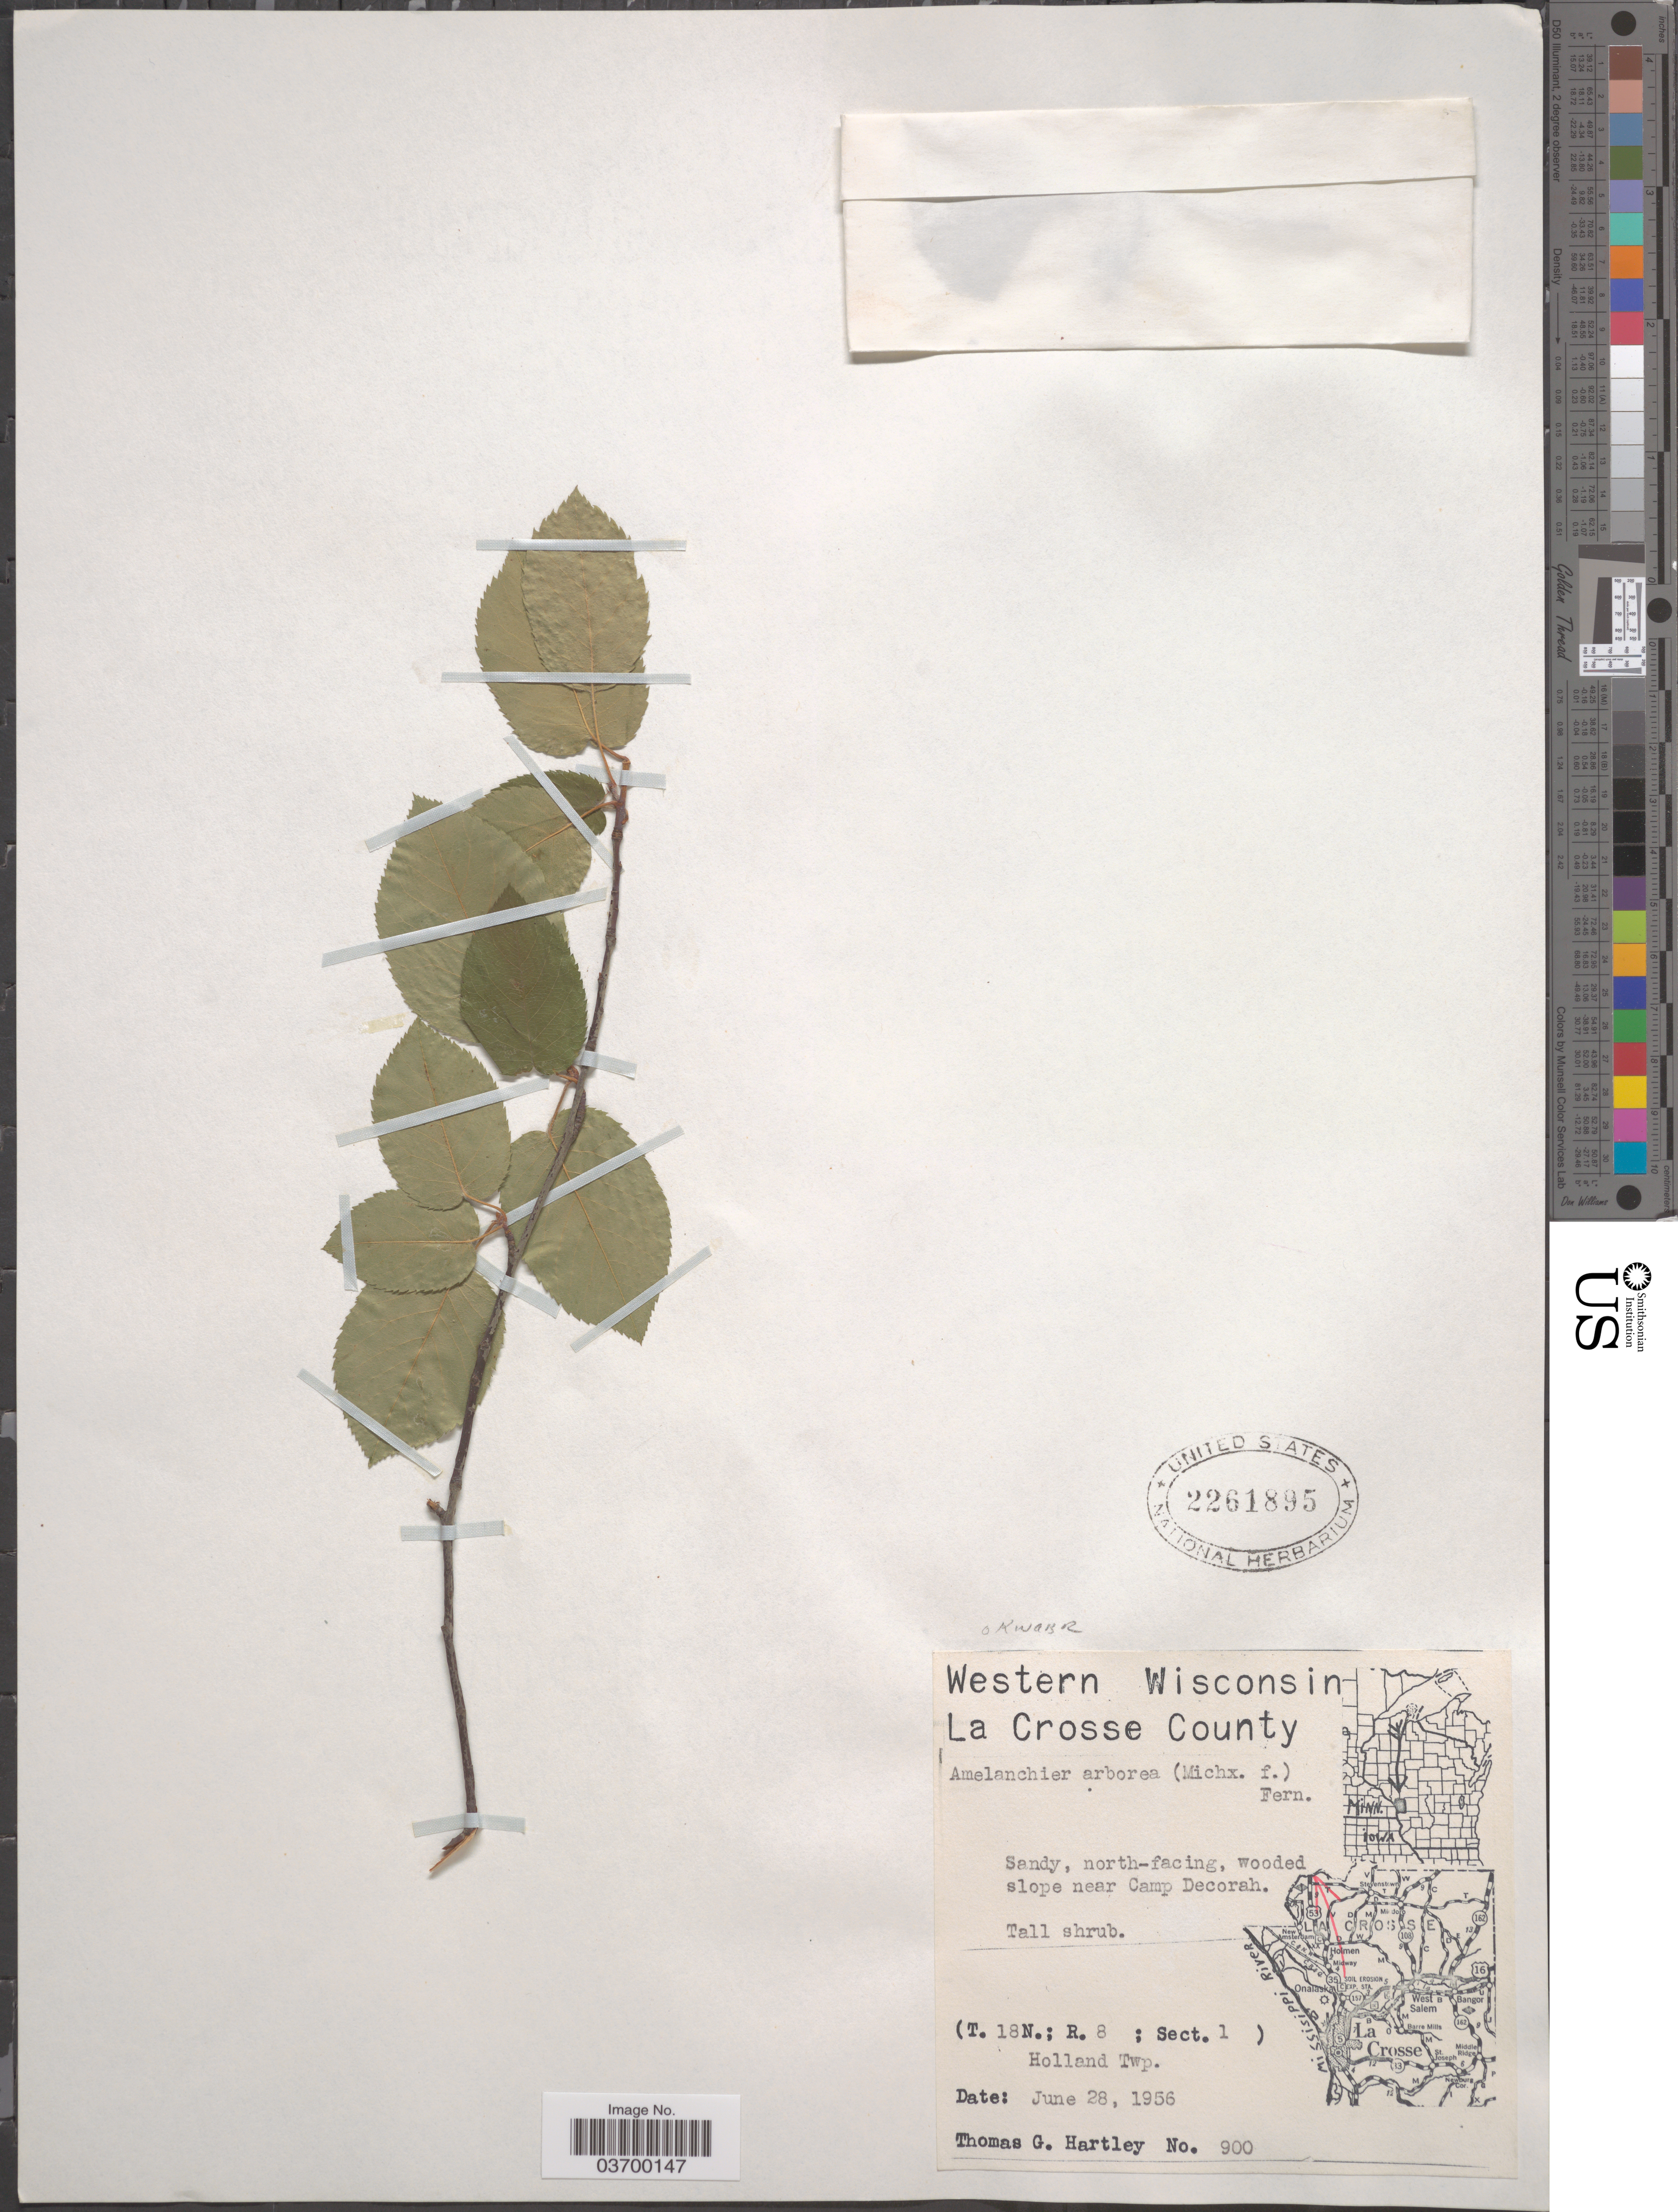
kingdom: Plantae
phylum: Tracheophyta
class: Magnoliopsida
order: Rosales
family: Rosaceae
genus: Amelanchier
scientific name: Amelanchier arborea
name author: (F. Michx.) Fernald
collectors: T. G. Hartley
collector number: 900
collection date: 1956-06-28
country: United States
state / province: Wisconsin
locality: Western Wisconsin. La Crosse County. North-facing, wooded slope near Camp Decorah. (T. 18N.; R. 8 ; Sect. 1) Holland Twp.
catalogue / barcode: US 2261895